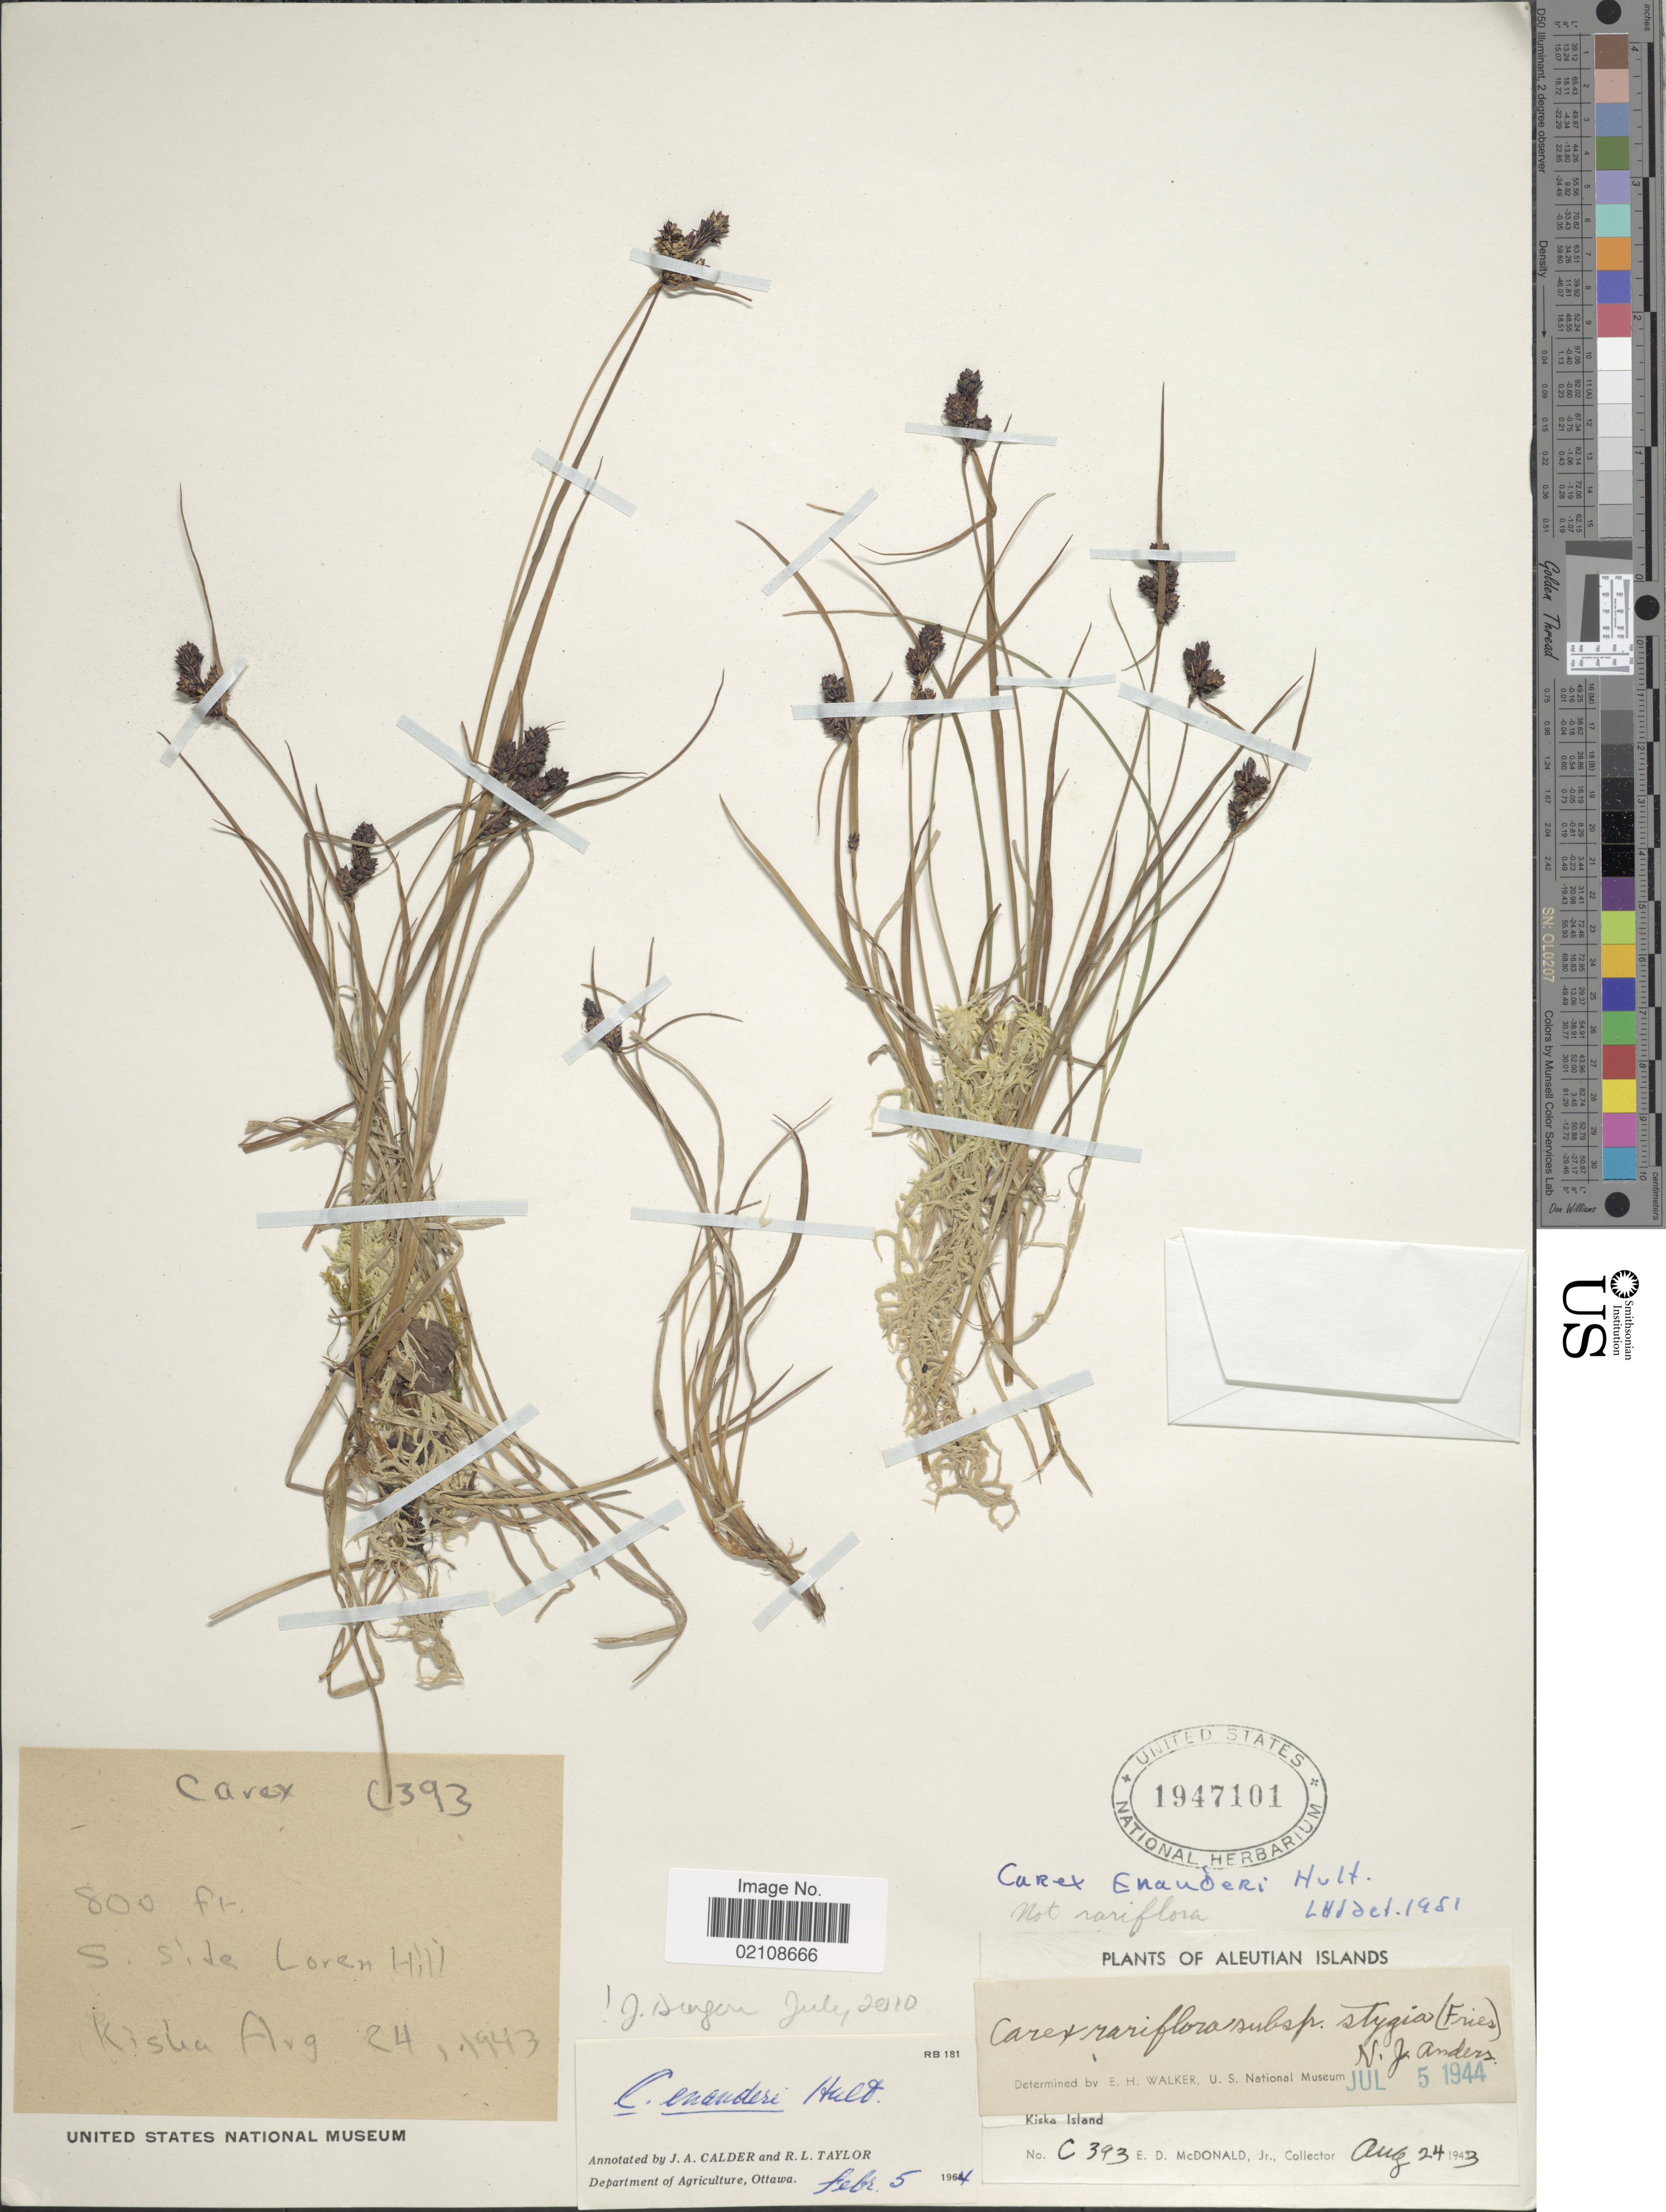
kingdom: Plantae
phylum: Tracheophyta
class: Liliopsida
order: Poales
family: Cyperaceae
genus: Carex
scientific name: Carex enanderi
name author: Hultén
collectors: E. D. McDonald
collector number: C393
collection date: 1943-08-24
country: United States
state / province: Alaska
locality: S. side Loren Hill, Kiska Island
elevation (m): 244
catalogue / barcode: US 1947101